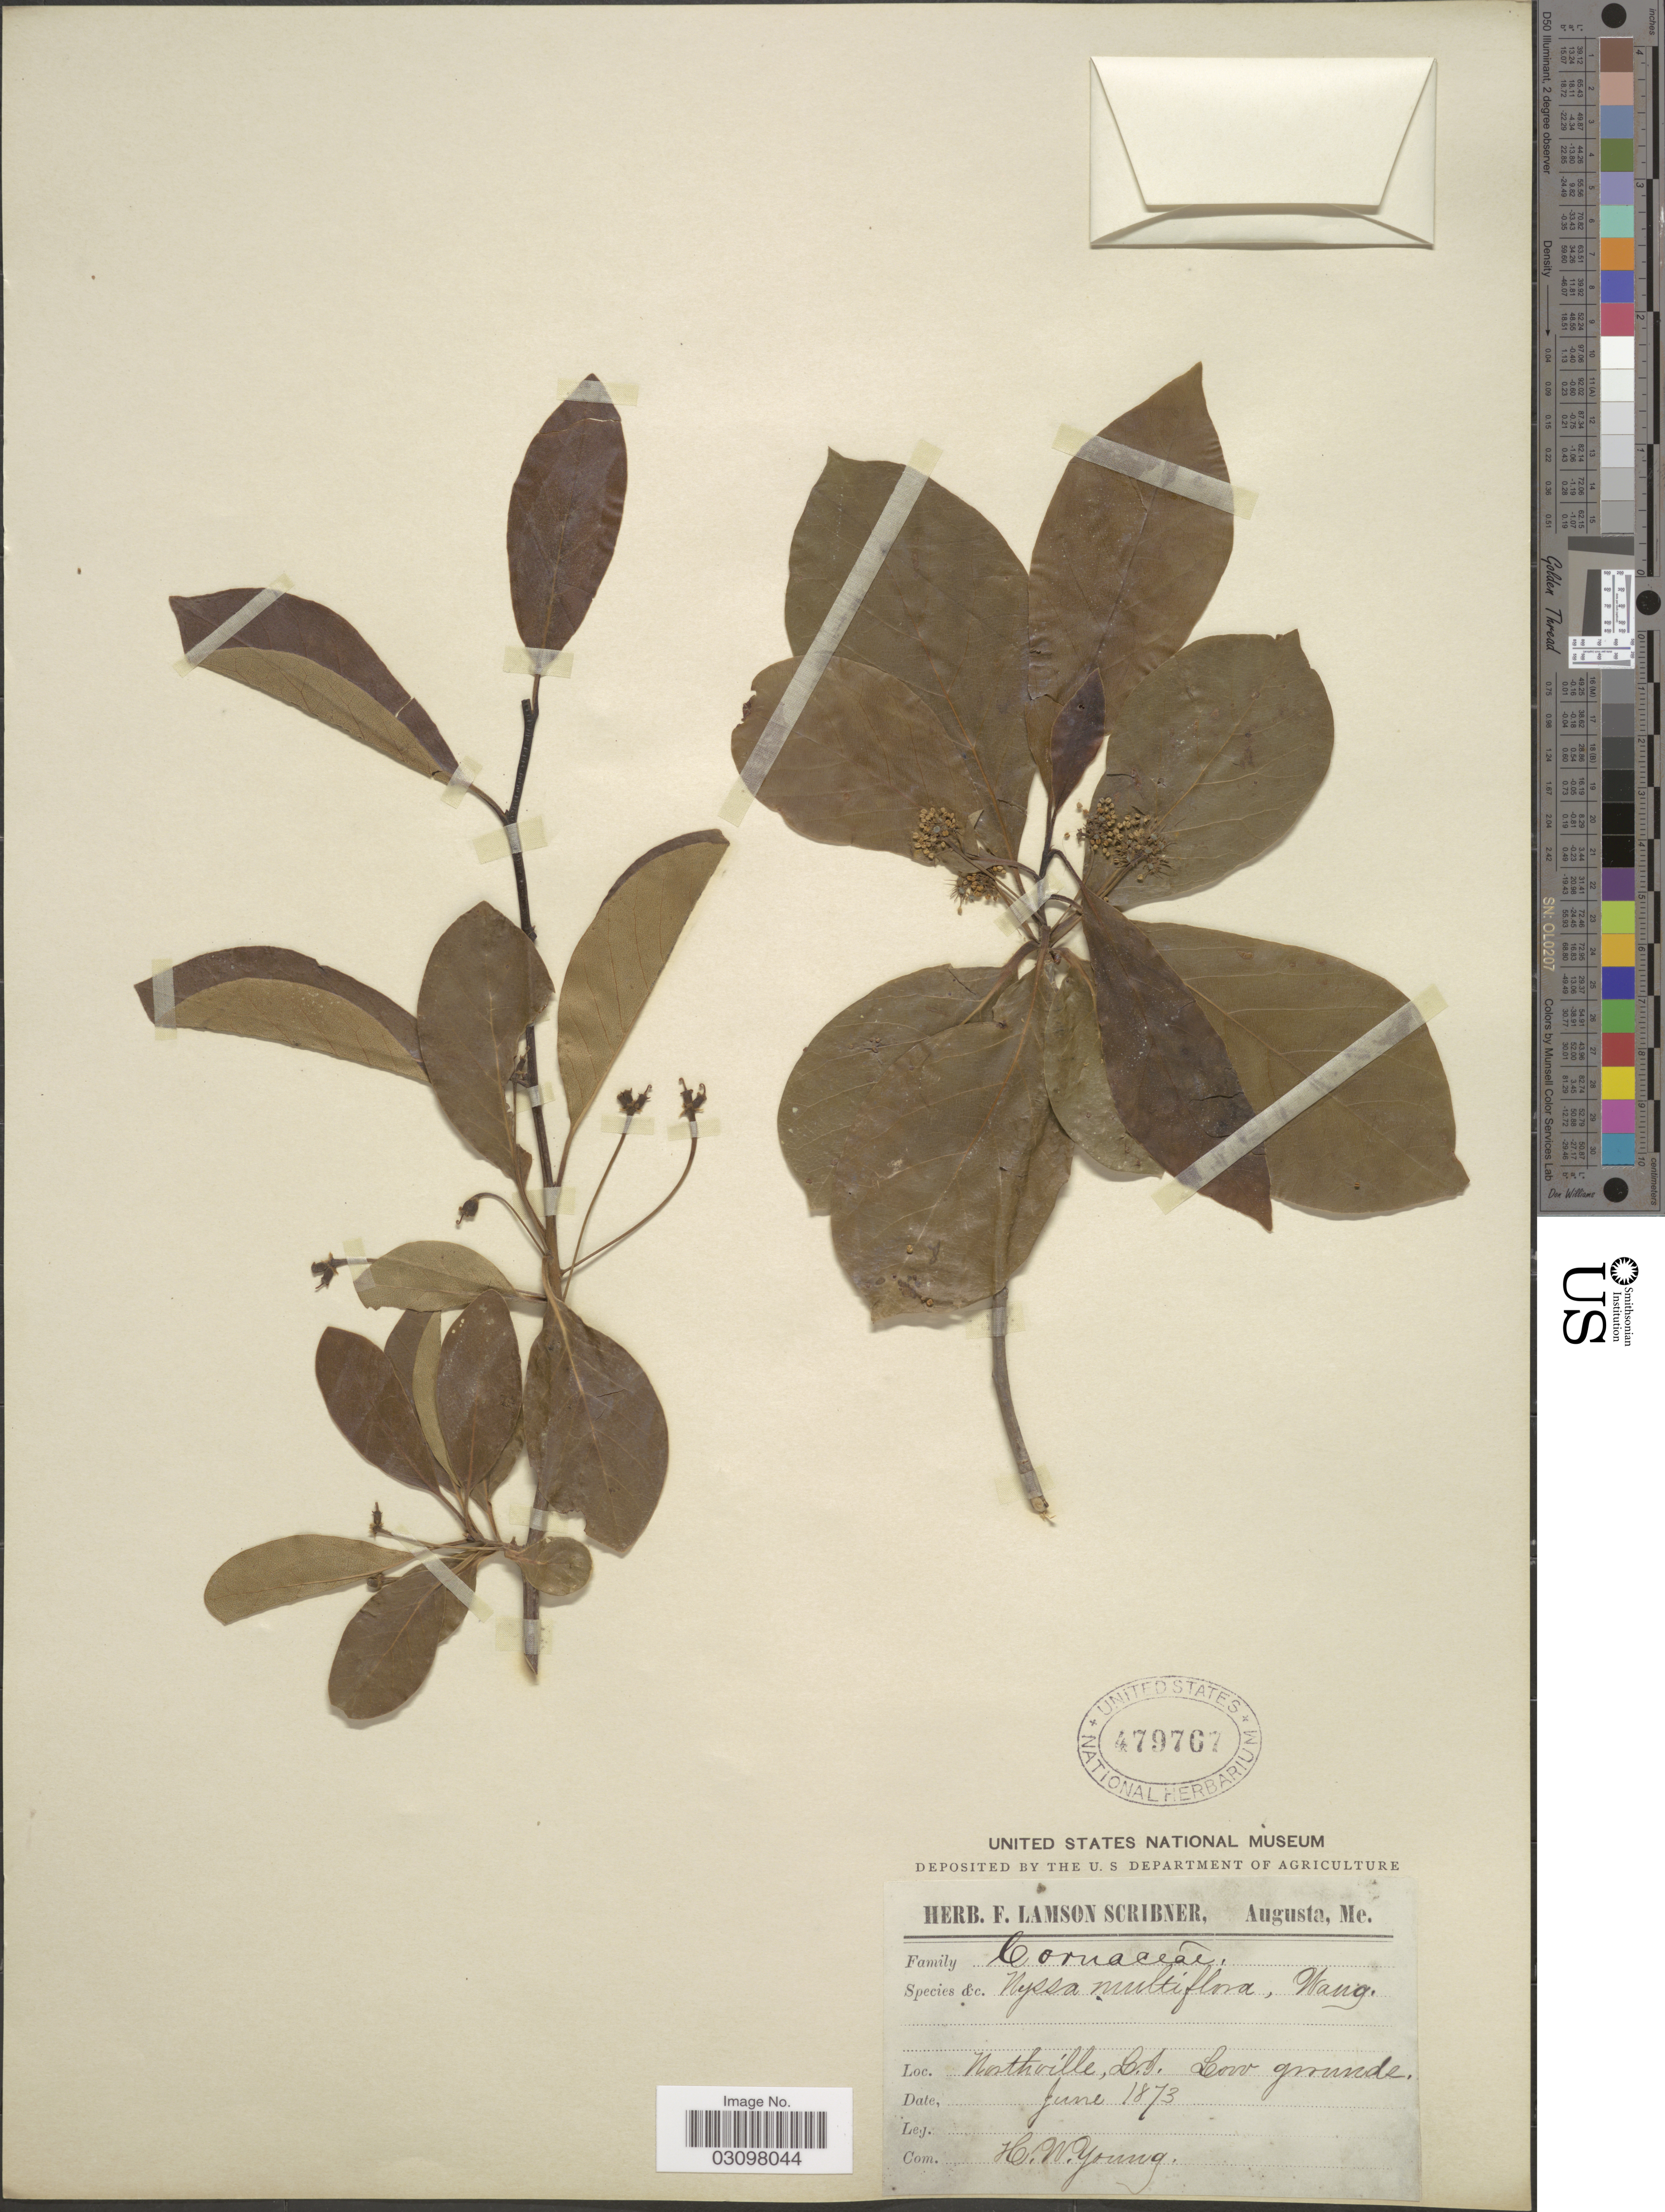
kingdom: Plantae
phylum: Tracheophyta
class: Magnoliopsida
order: Cornales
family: Nyssaceae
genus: Nyssa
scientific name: Nyssa sylvatica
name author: Marshall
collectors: H. W. Young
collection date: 1873-06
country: United States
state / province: New York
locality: Northville. L. I.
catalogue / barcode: US 479767